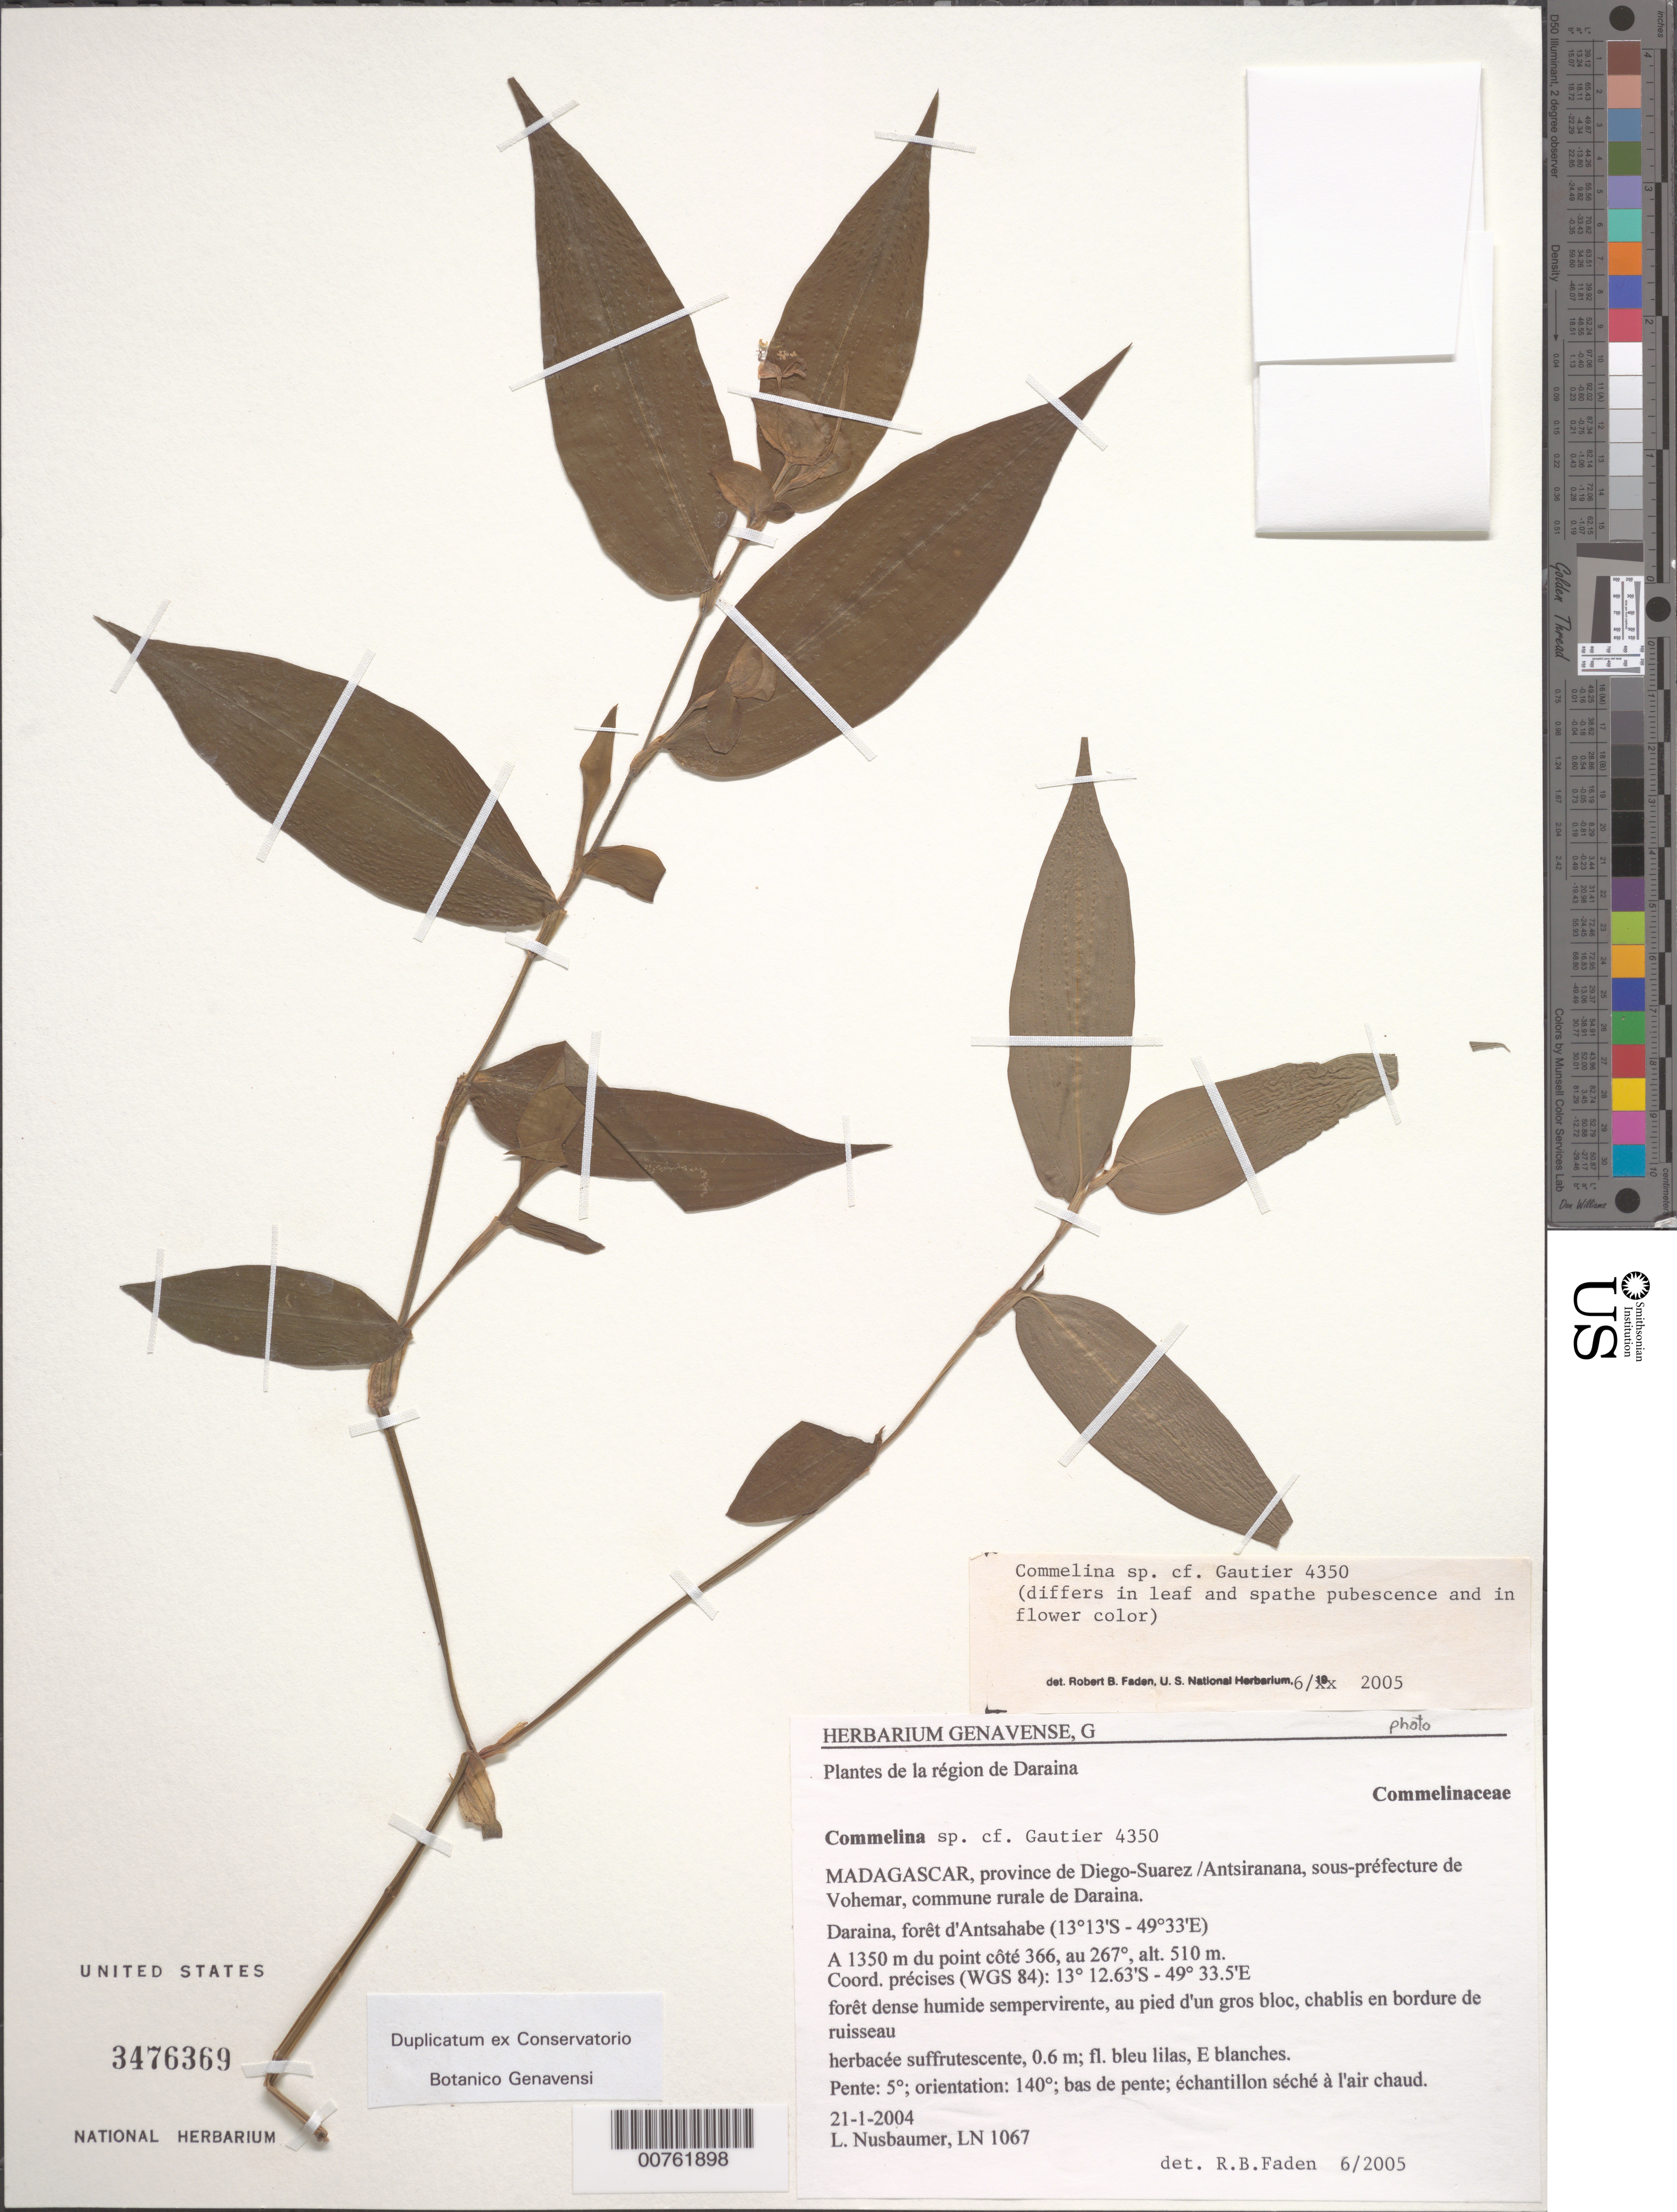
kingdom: Plantae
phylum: Tracheophyta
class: Liliopsida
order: Commelinales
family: Commelinaceae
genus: Commelina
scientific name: Commelina sp.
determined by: Faden, Robert B., (US), Smithsonian Institution - National Museum of Natural History (UNITED STATES)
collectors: L. Nusbaumer et al.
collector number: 1067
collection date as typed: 21 Jan 2004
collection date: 2004-01-21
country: Madagascar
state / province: Sava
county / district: Vohémar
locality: Daraina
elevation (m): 510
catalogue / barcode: US 3476369